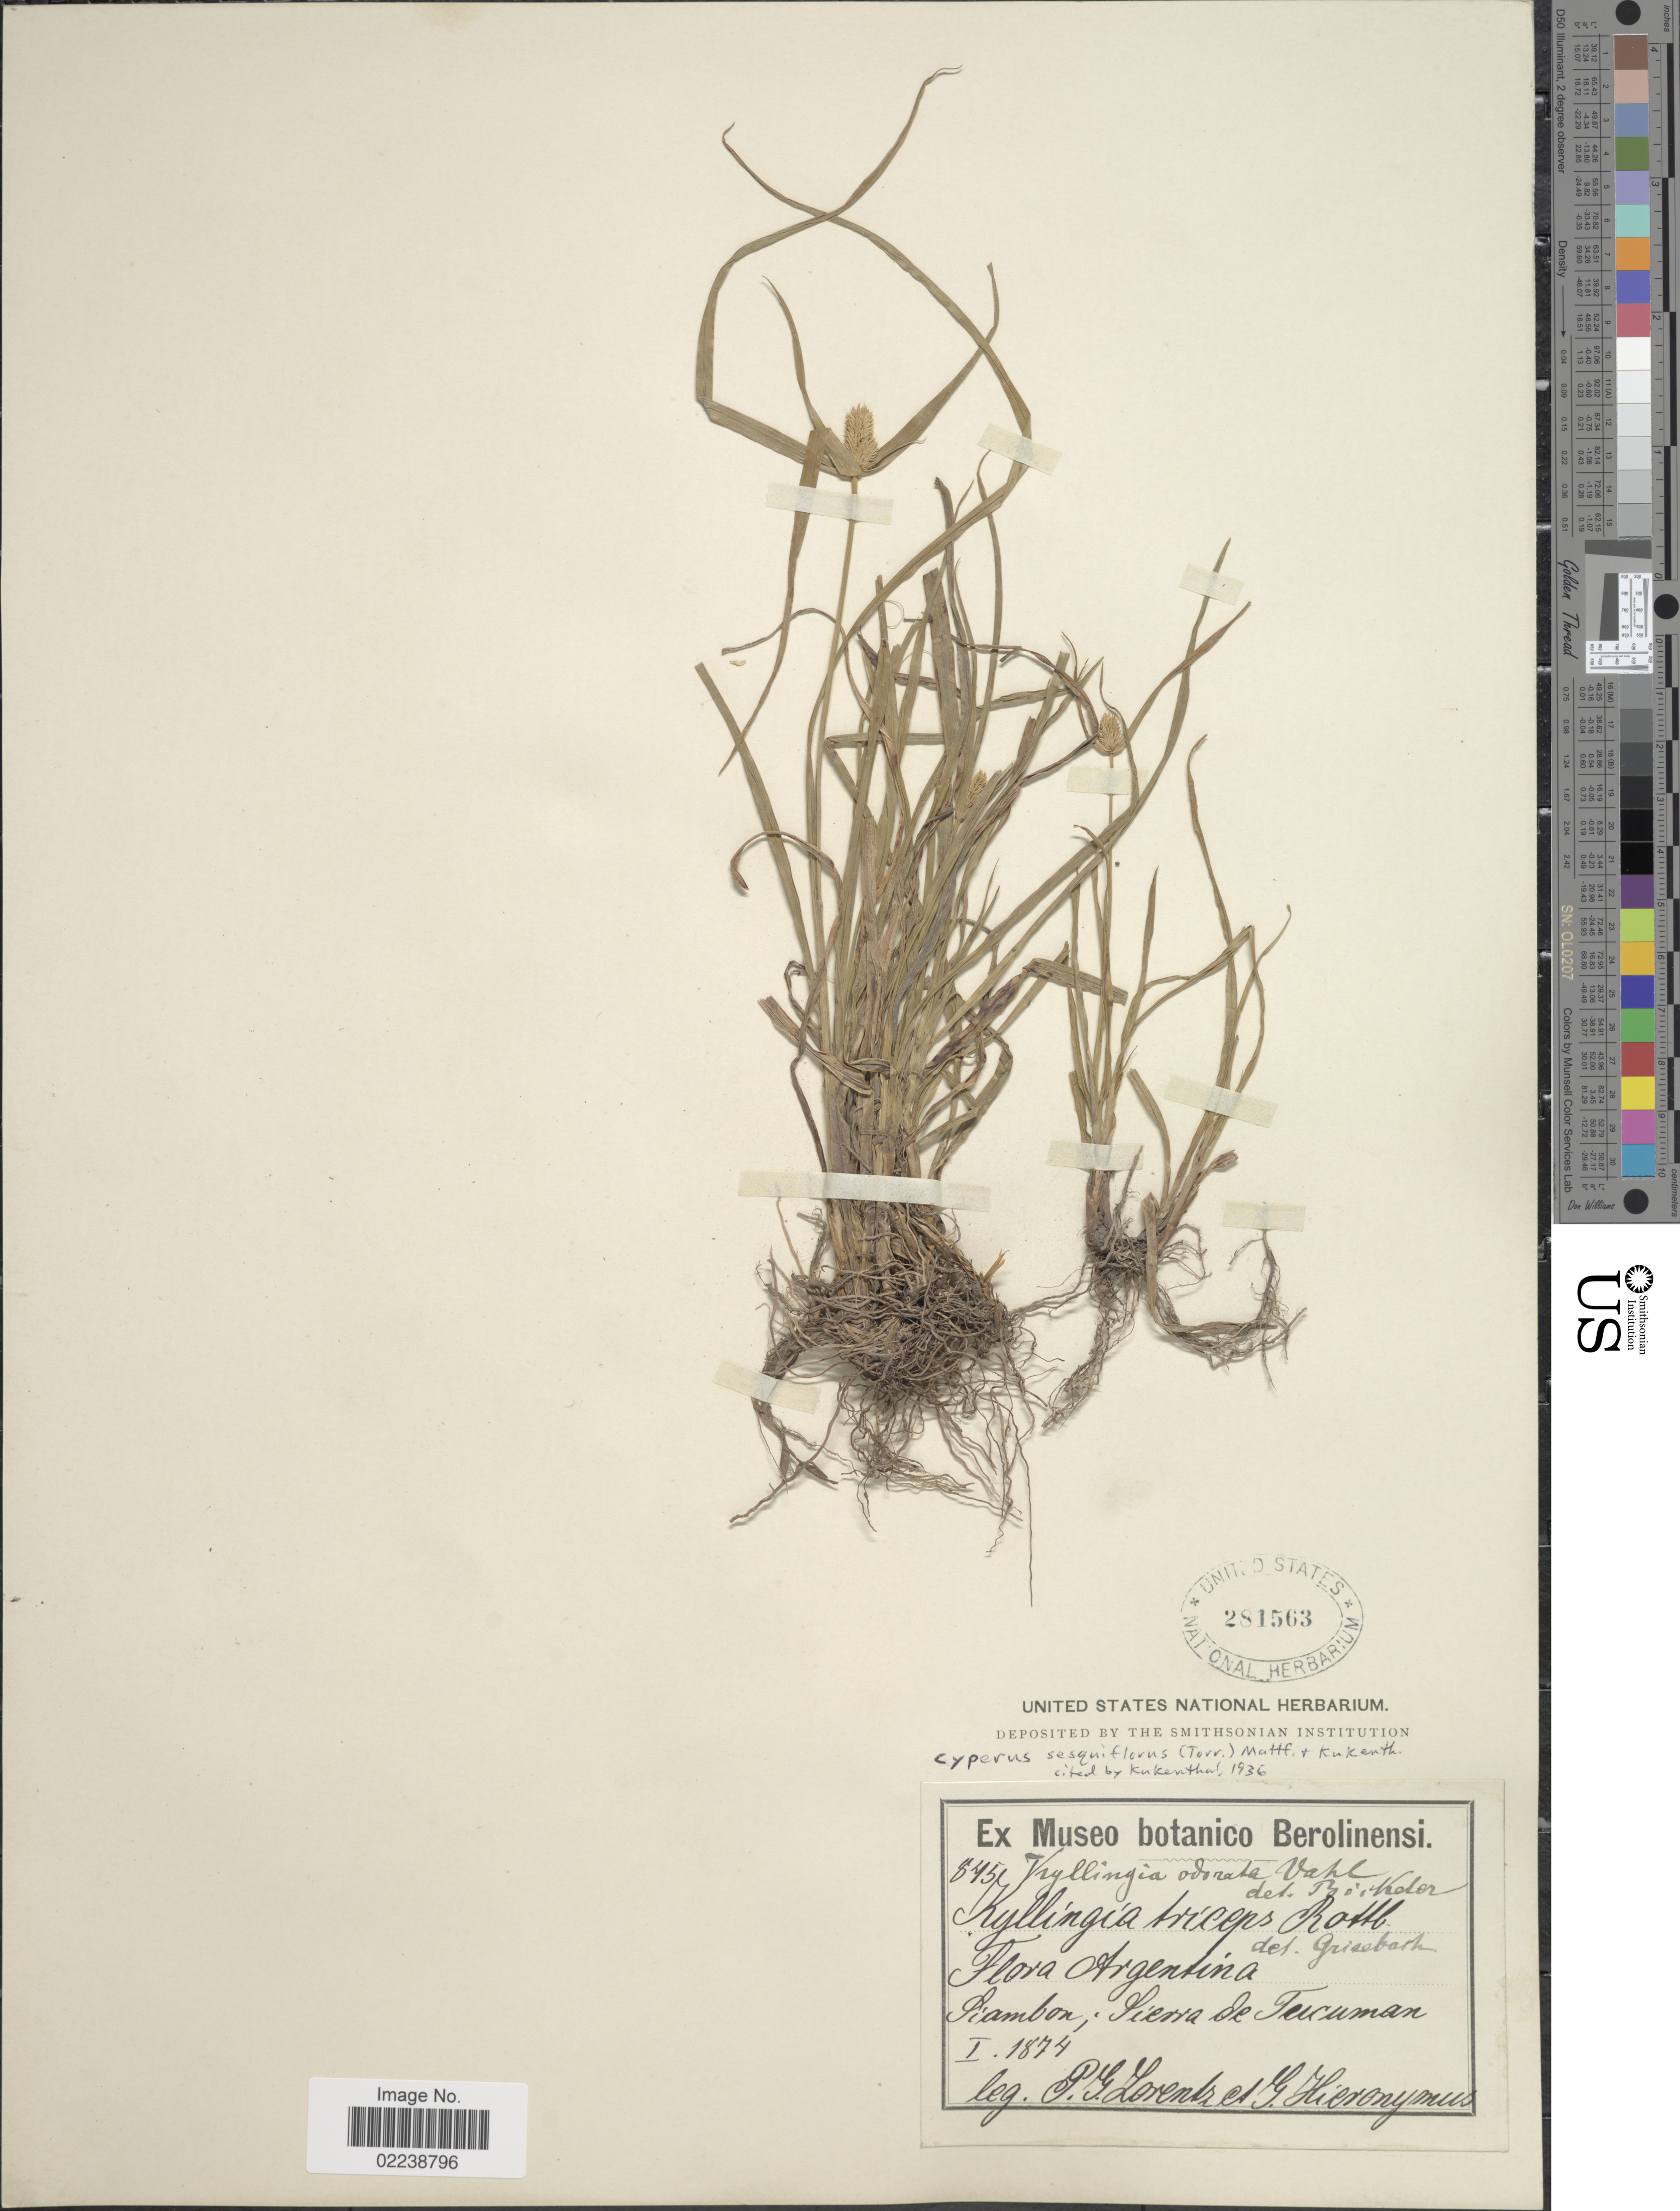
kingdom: Plantae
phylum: Tracheophyta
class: Liliopsida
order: Poales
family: Cyperaceae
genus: Cyperus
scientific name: Cyperus sesquiflorus subsp. sesquiflorus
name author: (Torr.) Mattf. & Kük.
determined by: Strong, M. T., (US), Smithsonian Institution - National Museum of Natural History (UNITED STATES)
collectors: P. G. Lorentz & G. H. Hieronymus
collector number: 845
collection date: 1874-01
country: Argentina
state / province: Tucuman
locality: Siambon, Sierra de Tucuman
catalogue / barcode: US 281563